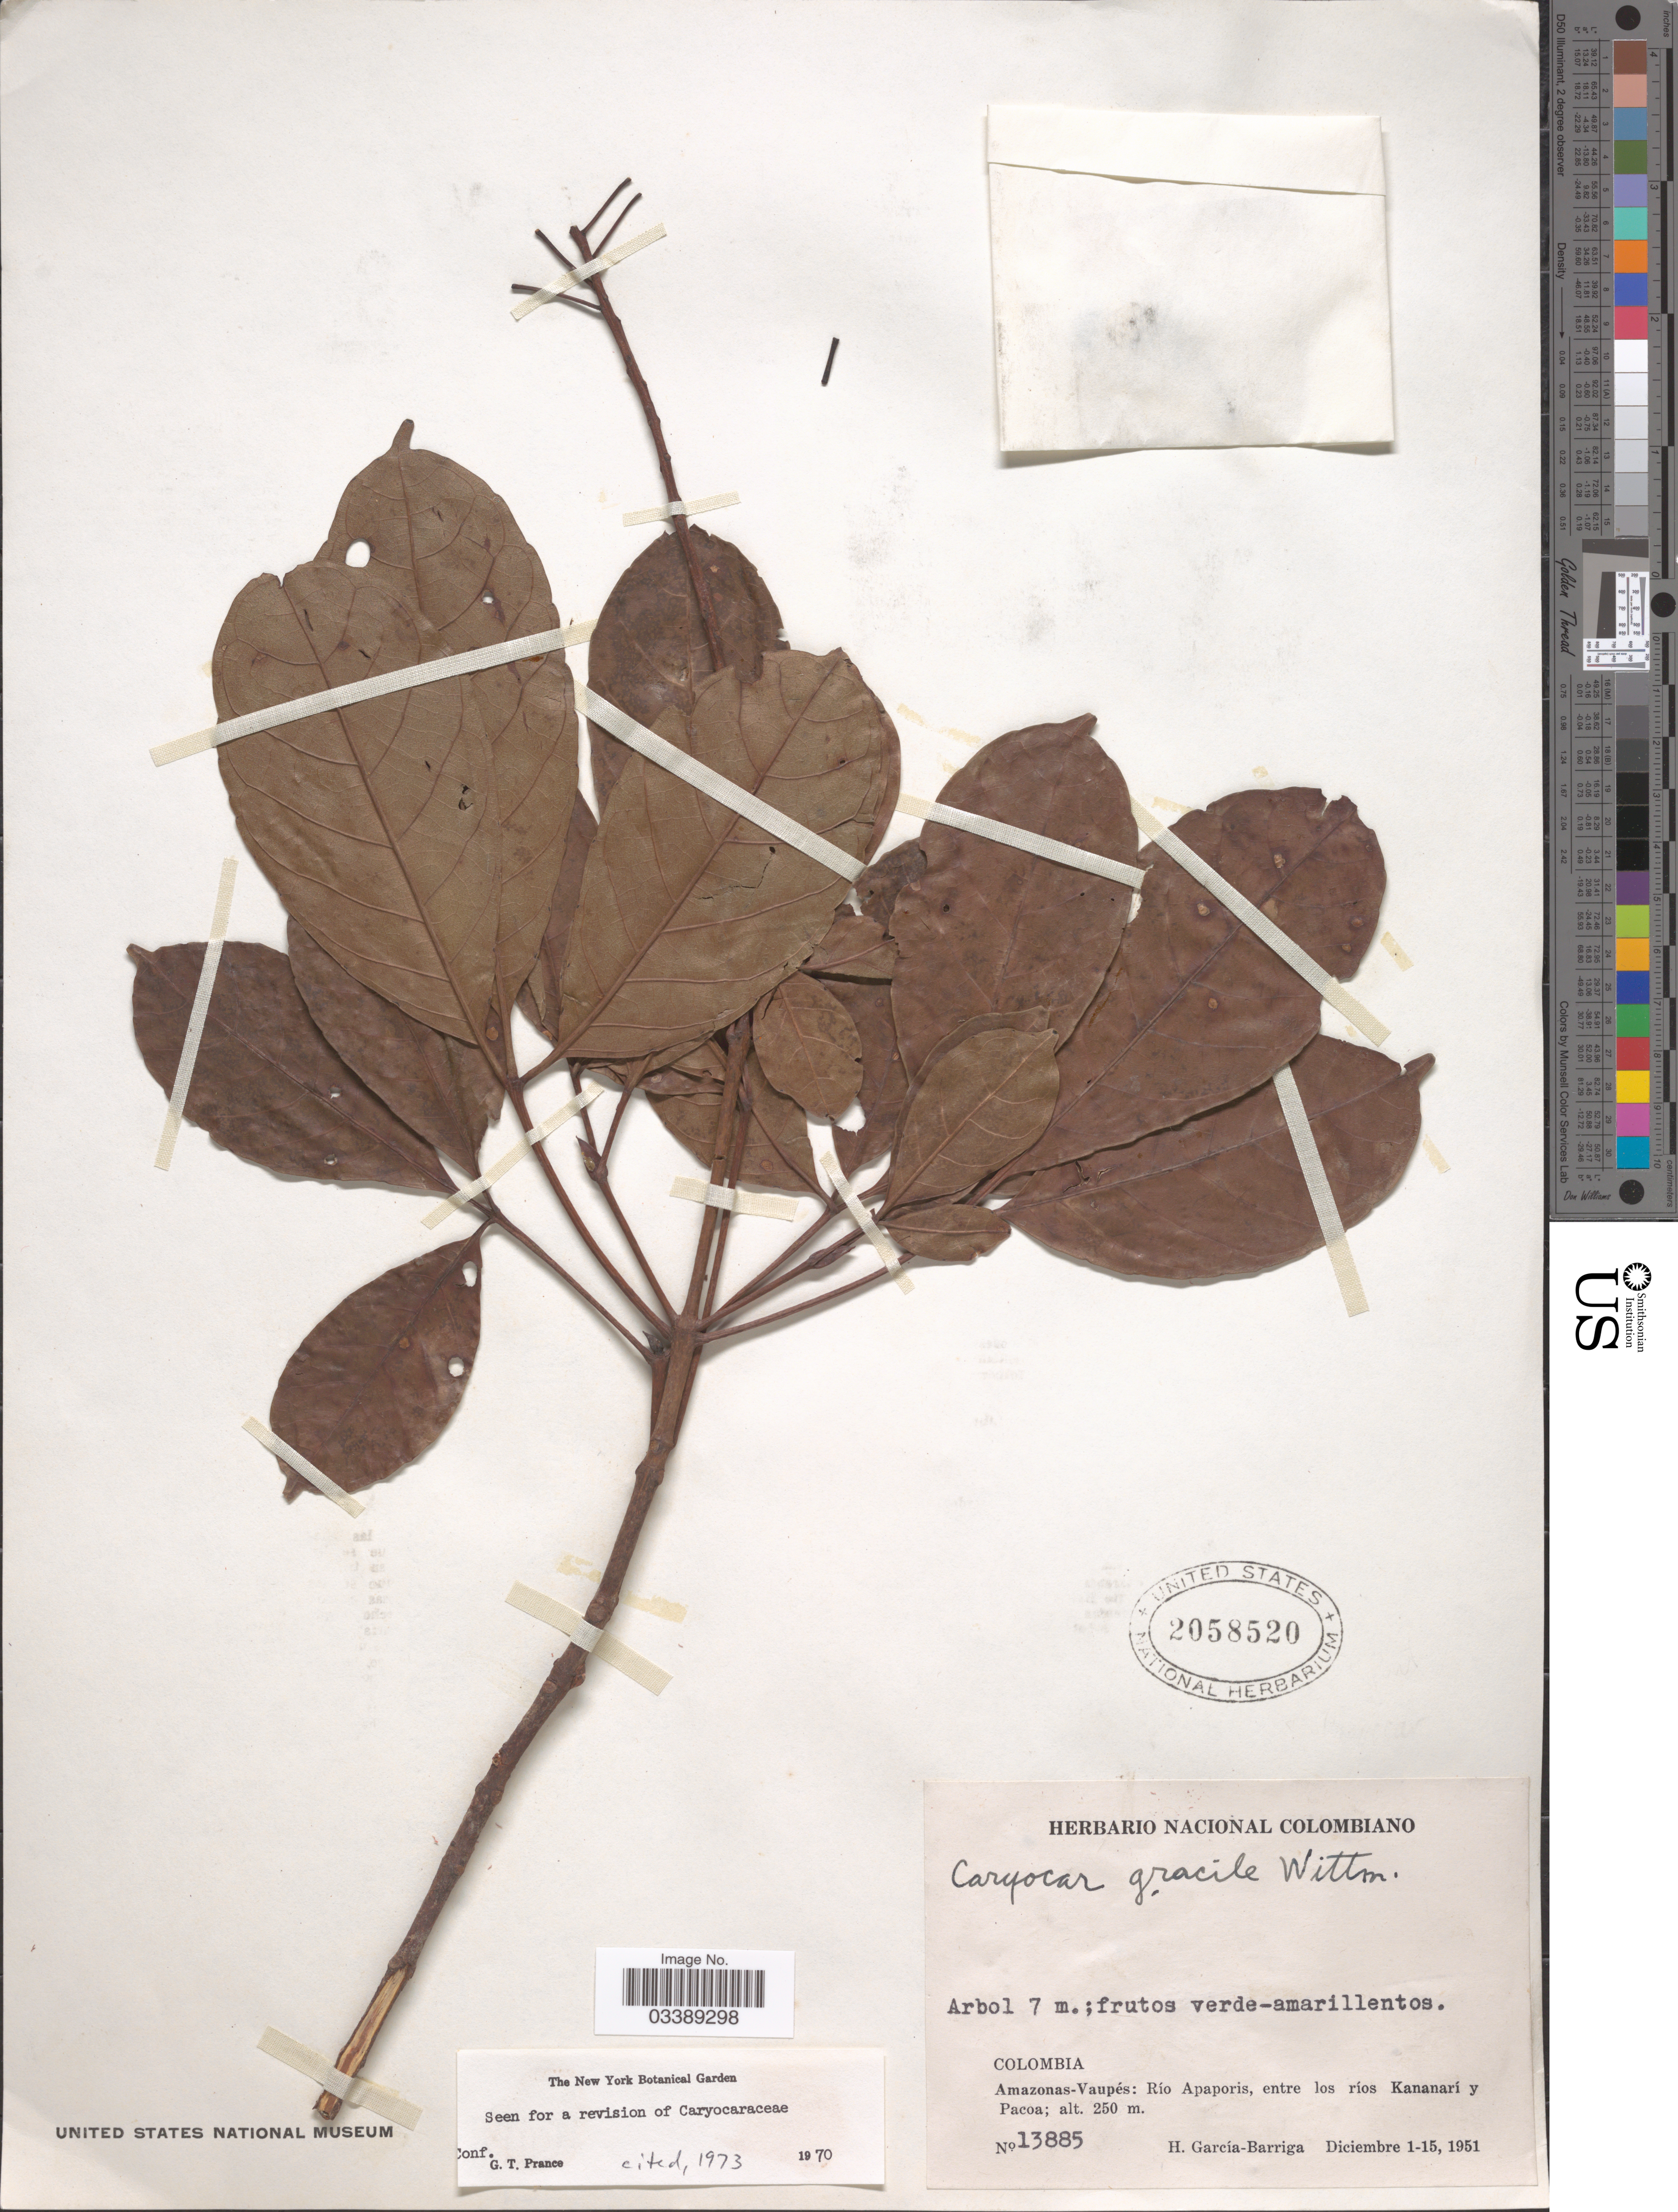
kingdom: Plantae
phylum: Tracheophyta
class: Magnoliopsida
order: Malpighiales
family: Caryocaraceae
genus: Caryocar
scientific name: Caryocar gracile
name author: Wittm.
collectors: H. García Barriga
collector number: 13885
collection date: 1951-12-01/1951-12-15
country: Colombia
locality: Amazonas-Vaupés: Río Apaporis, entre los ríos Kananarí y Pacoa.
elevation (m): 250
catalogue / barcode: US 2058520